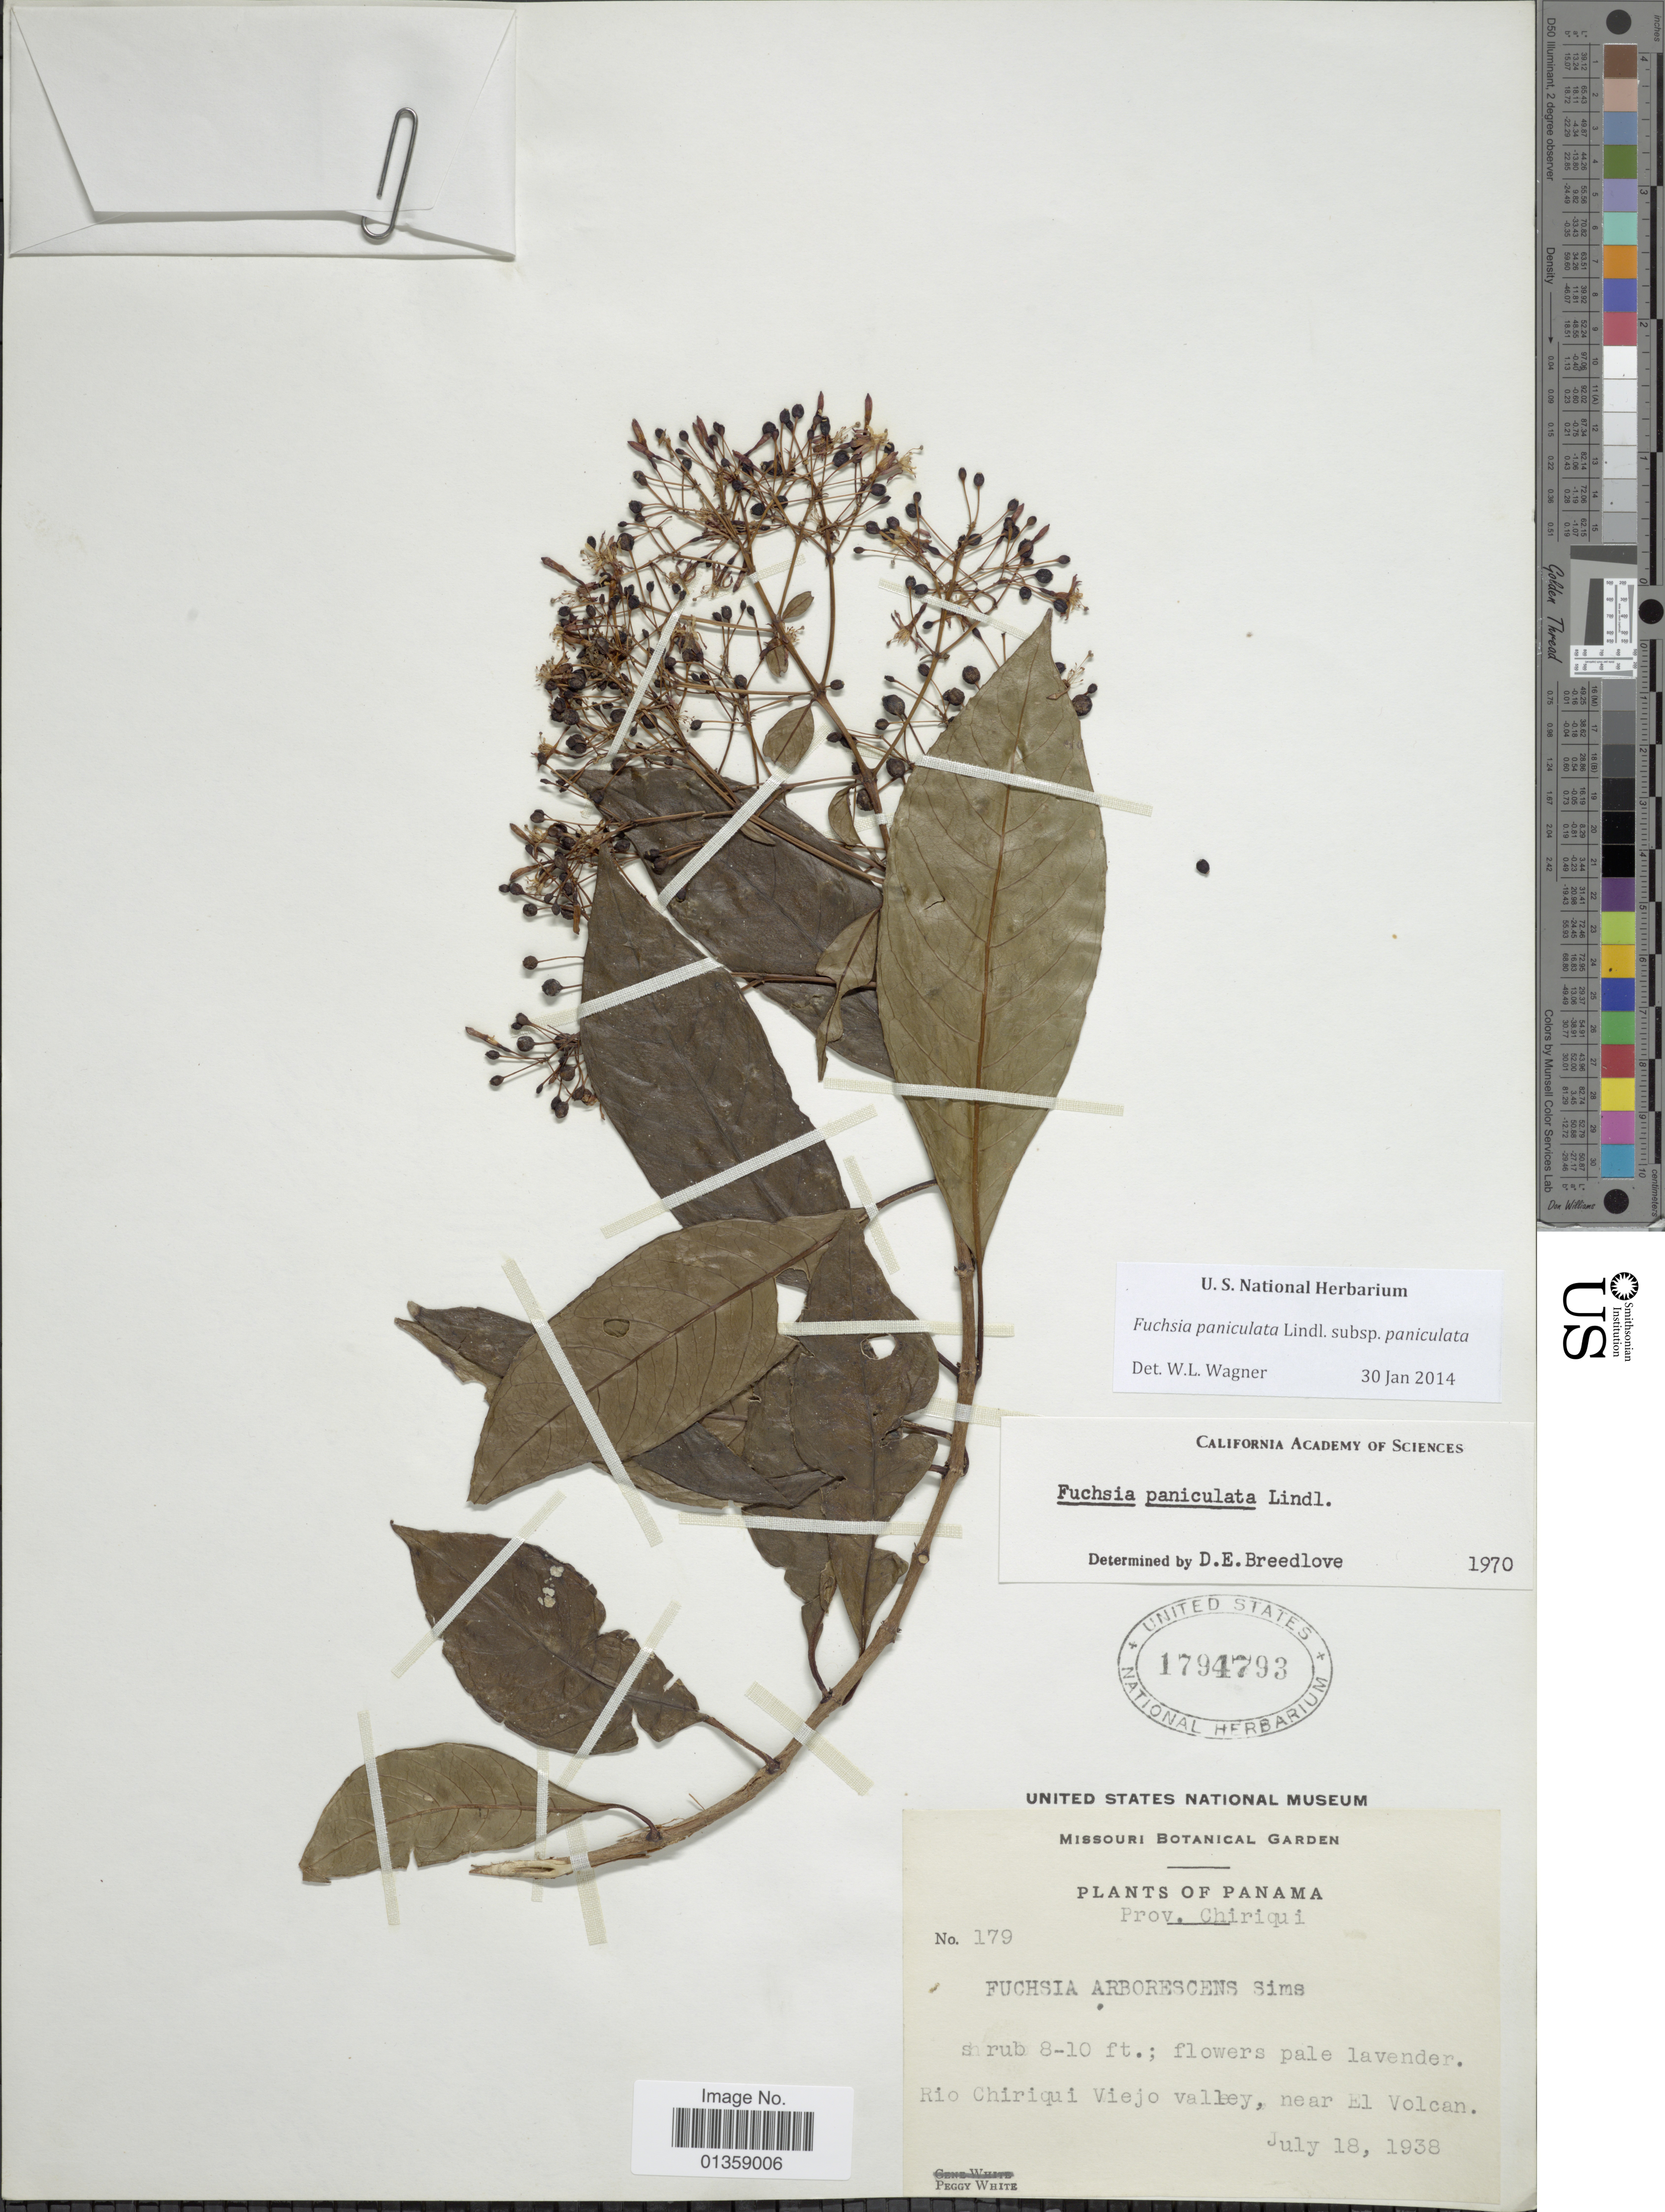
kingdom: Plantae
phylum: Tracheophyta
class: Magnoliopsida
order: Myrtales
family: Onagraceae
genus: Fuchsia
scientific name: Fuchsia paniculata subsp. paniculata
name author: Lindl.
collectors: P. White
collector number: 179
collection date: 1938-07-18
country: Panama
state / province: Chiriqui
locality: Rio Chirqui Viejo valley, near El Volcan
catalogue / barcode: US 1794793